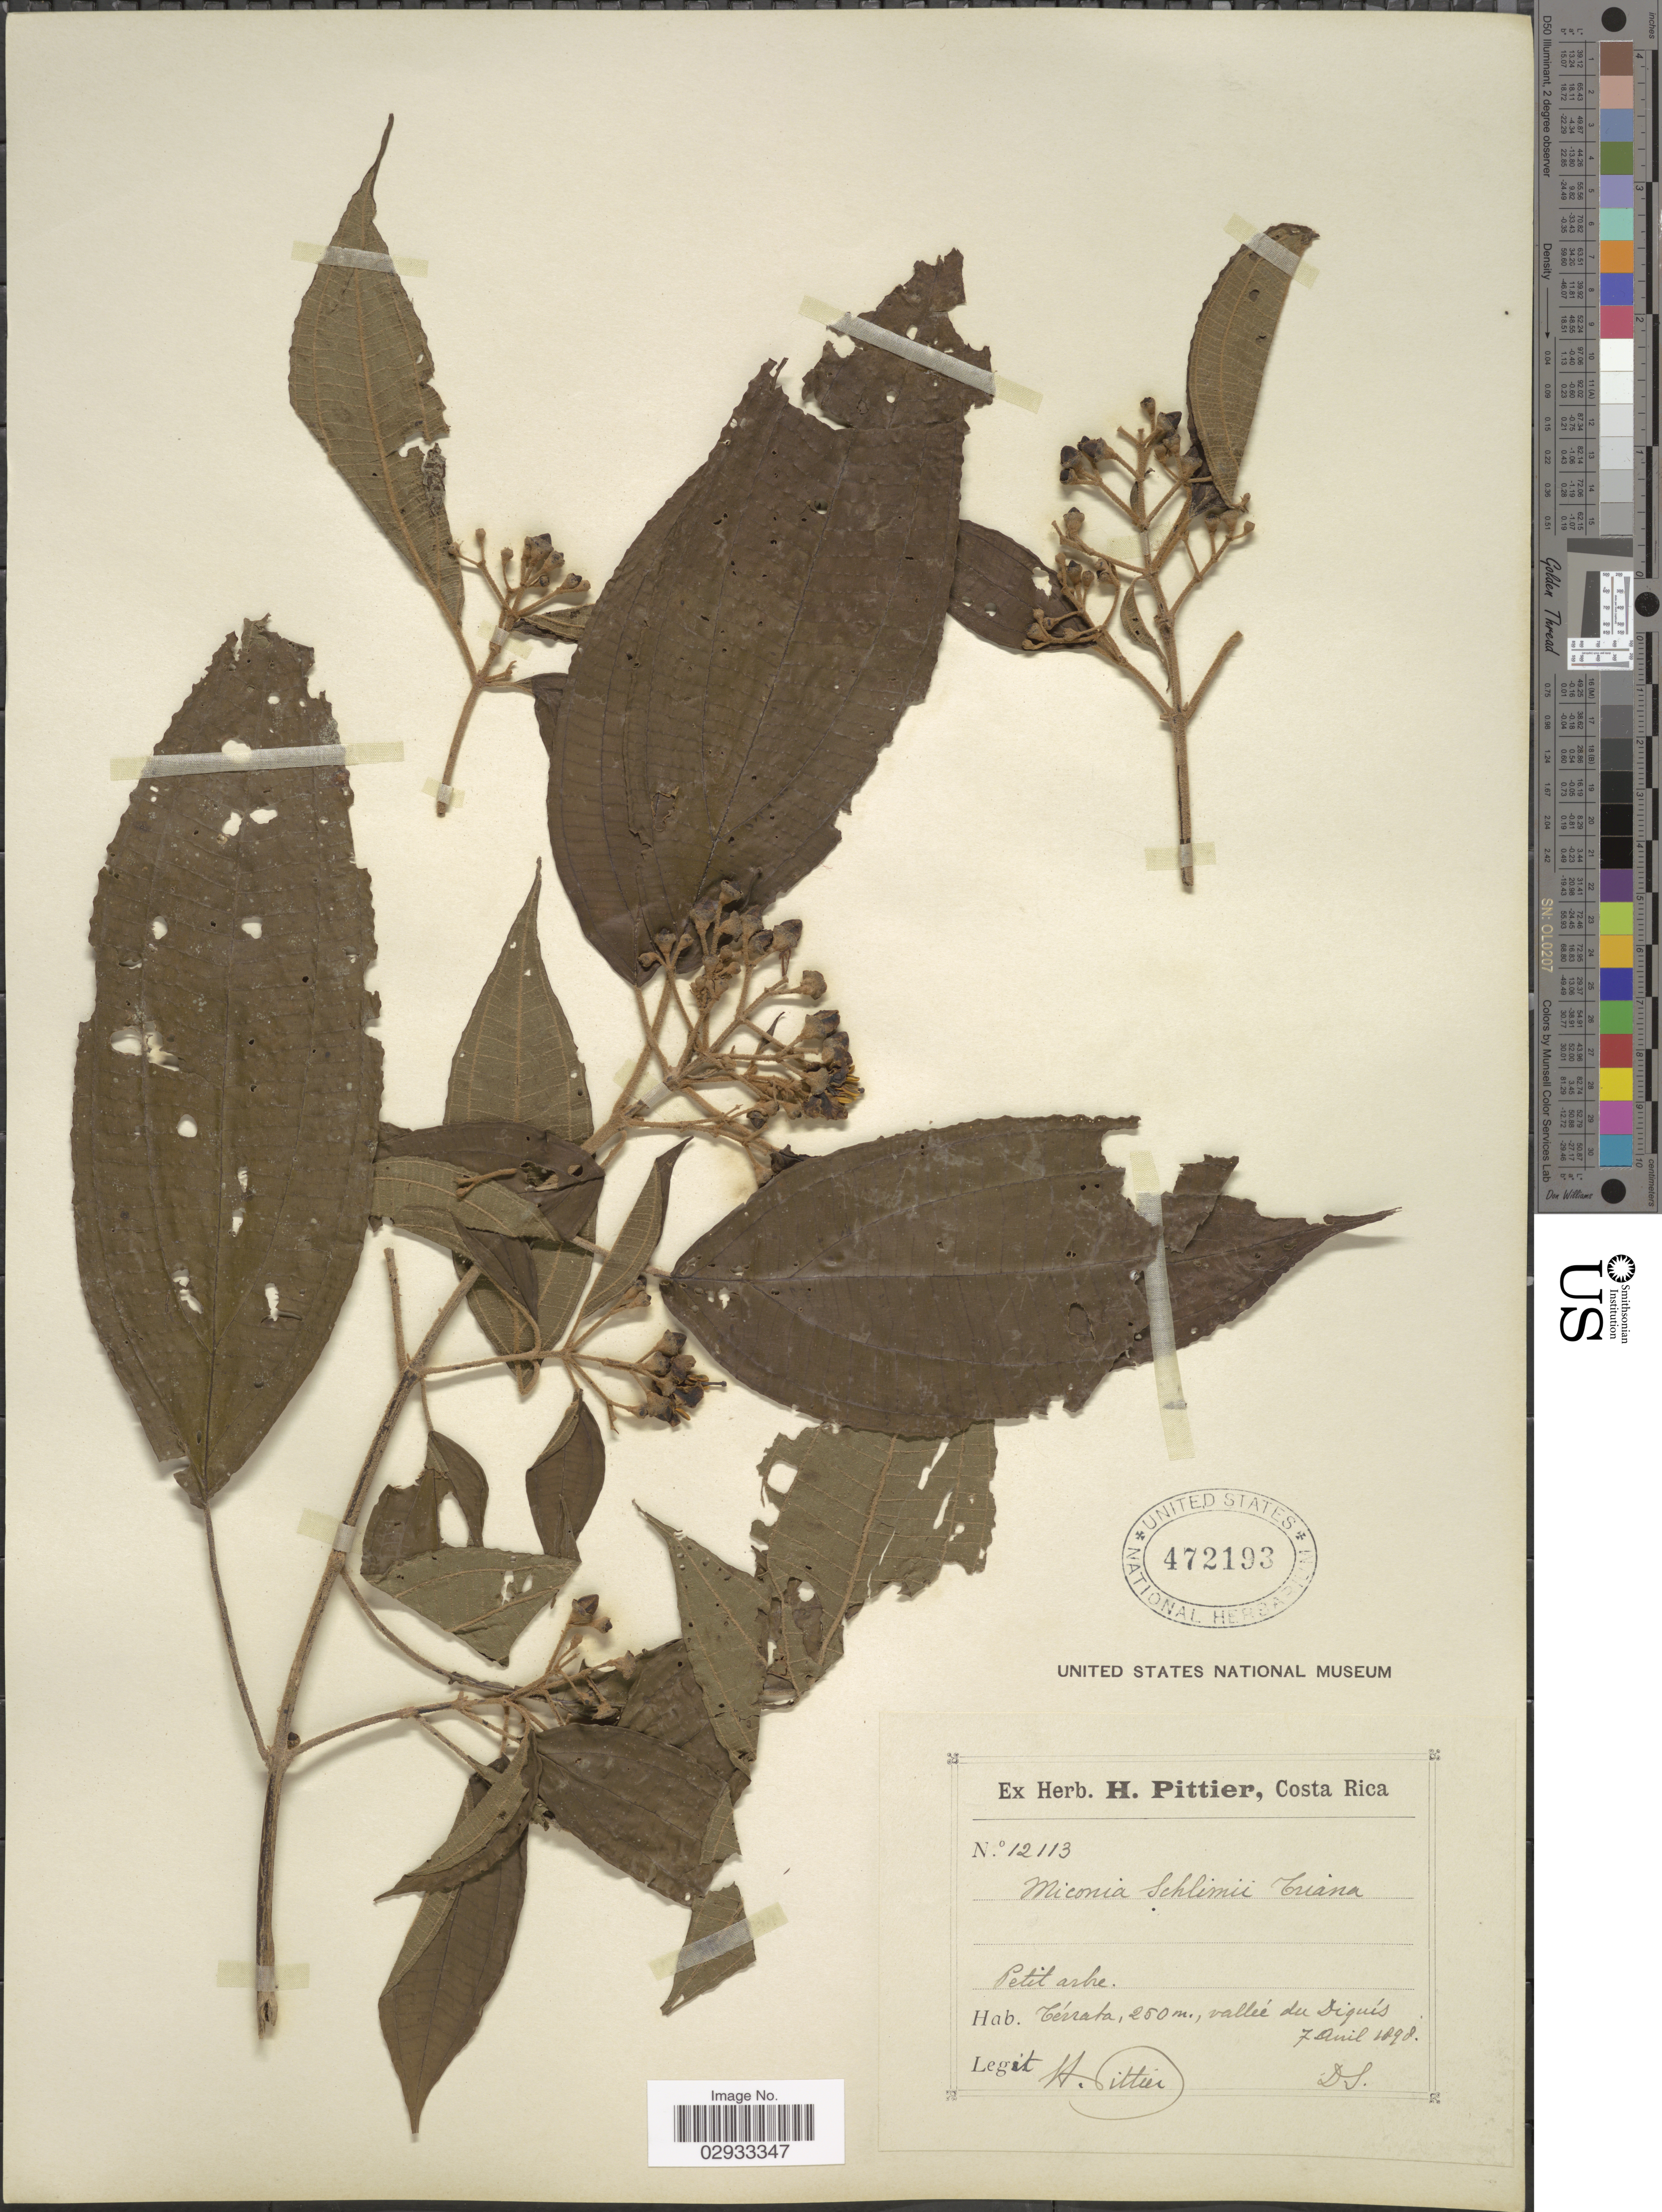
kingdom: Plantae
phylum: Tracheophyta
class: Magnoliopsida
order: Myrtales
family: Melastomataceae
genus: Miconia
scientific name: Miconia schlimii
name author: Triana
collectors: H. F. Pittier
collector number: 12113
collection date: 1898-04-07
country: Costa Rica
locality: Térraba, vallée du Diquís.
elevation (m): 250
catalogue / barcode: US 472193